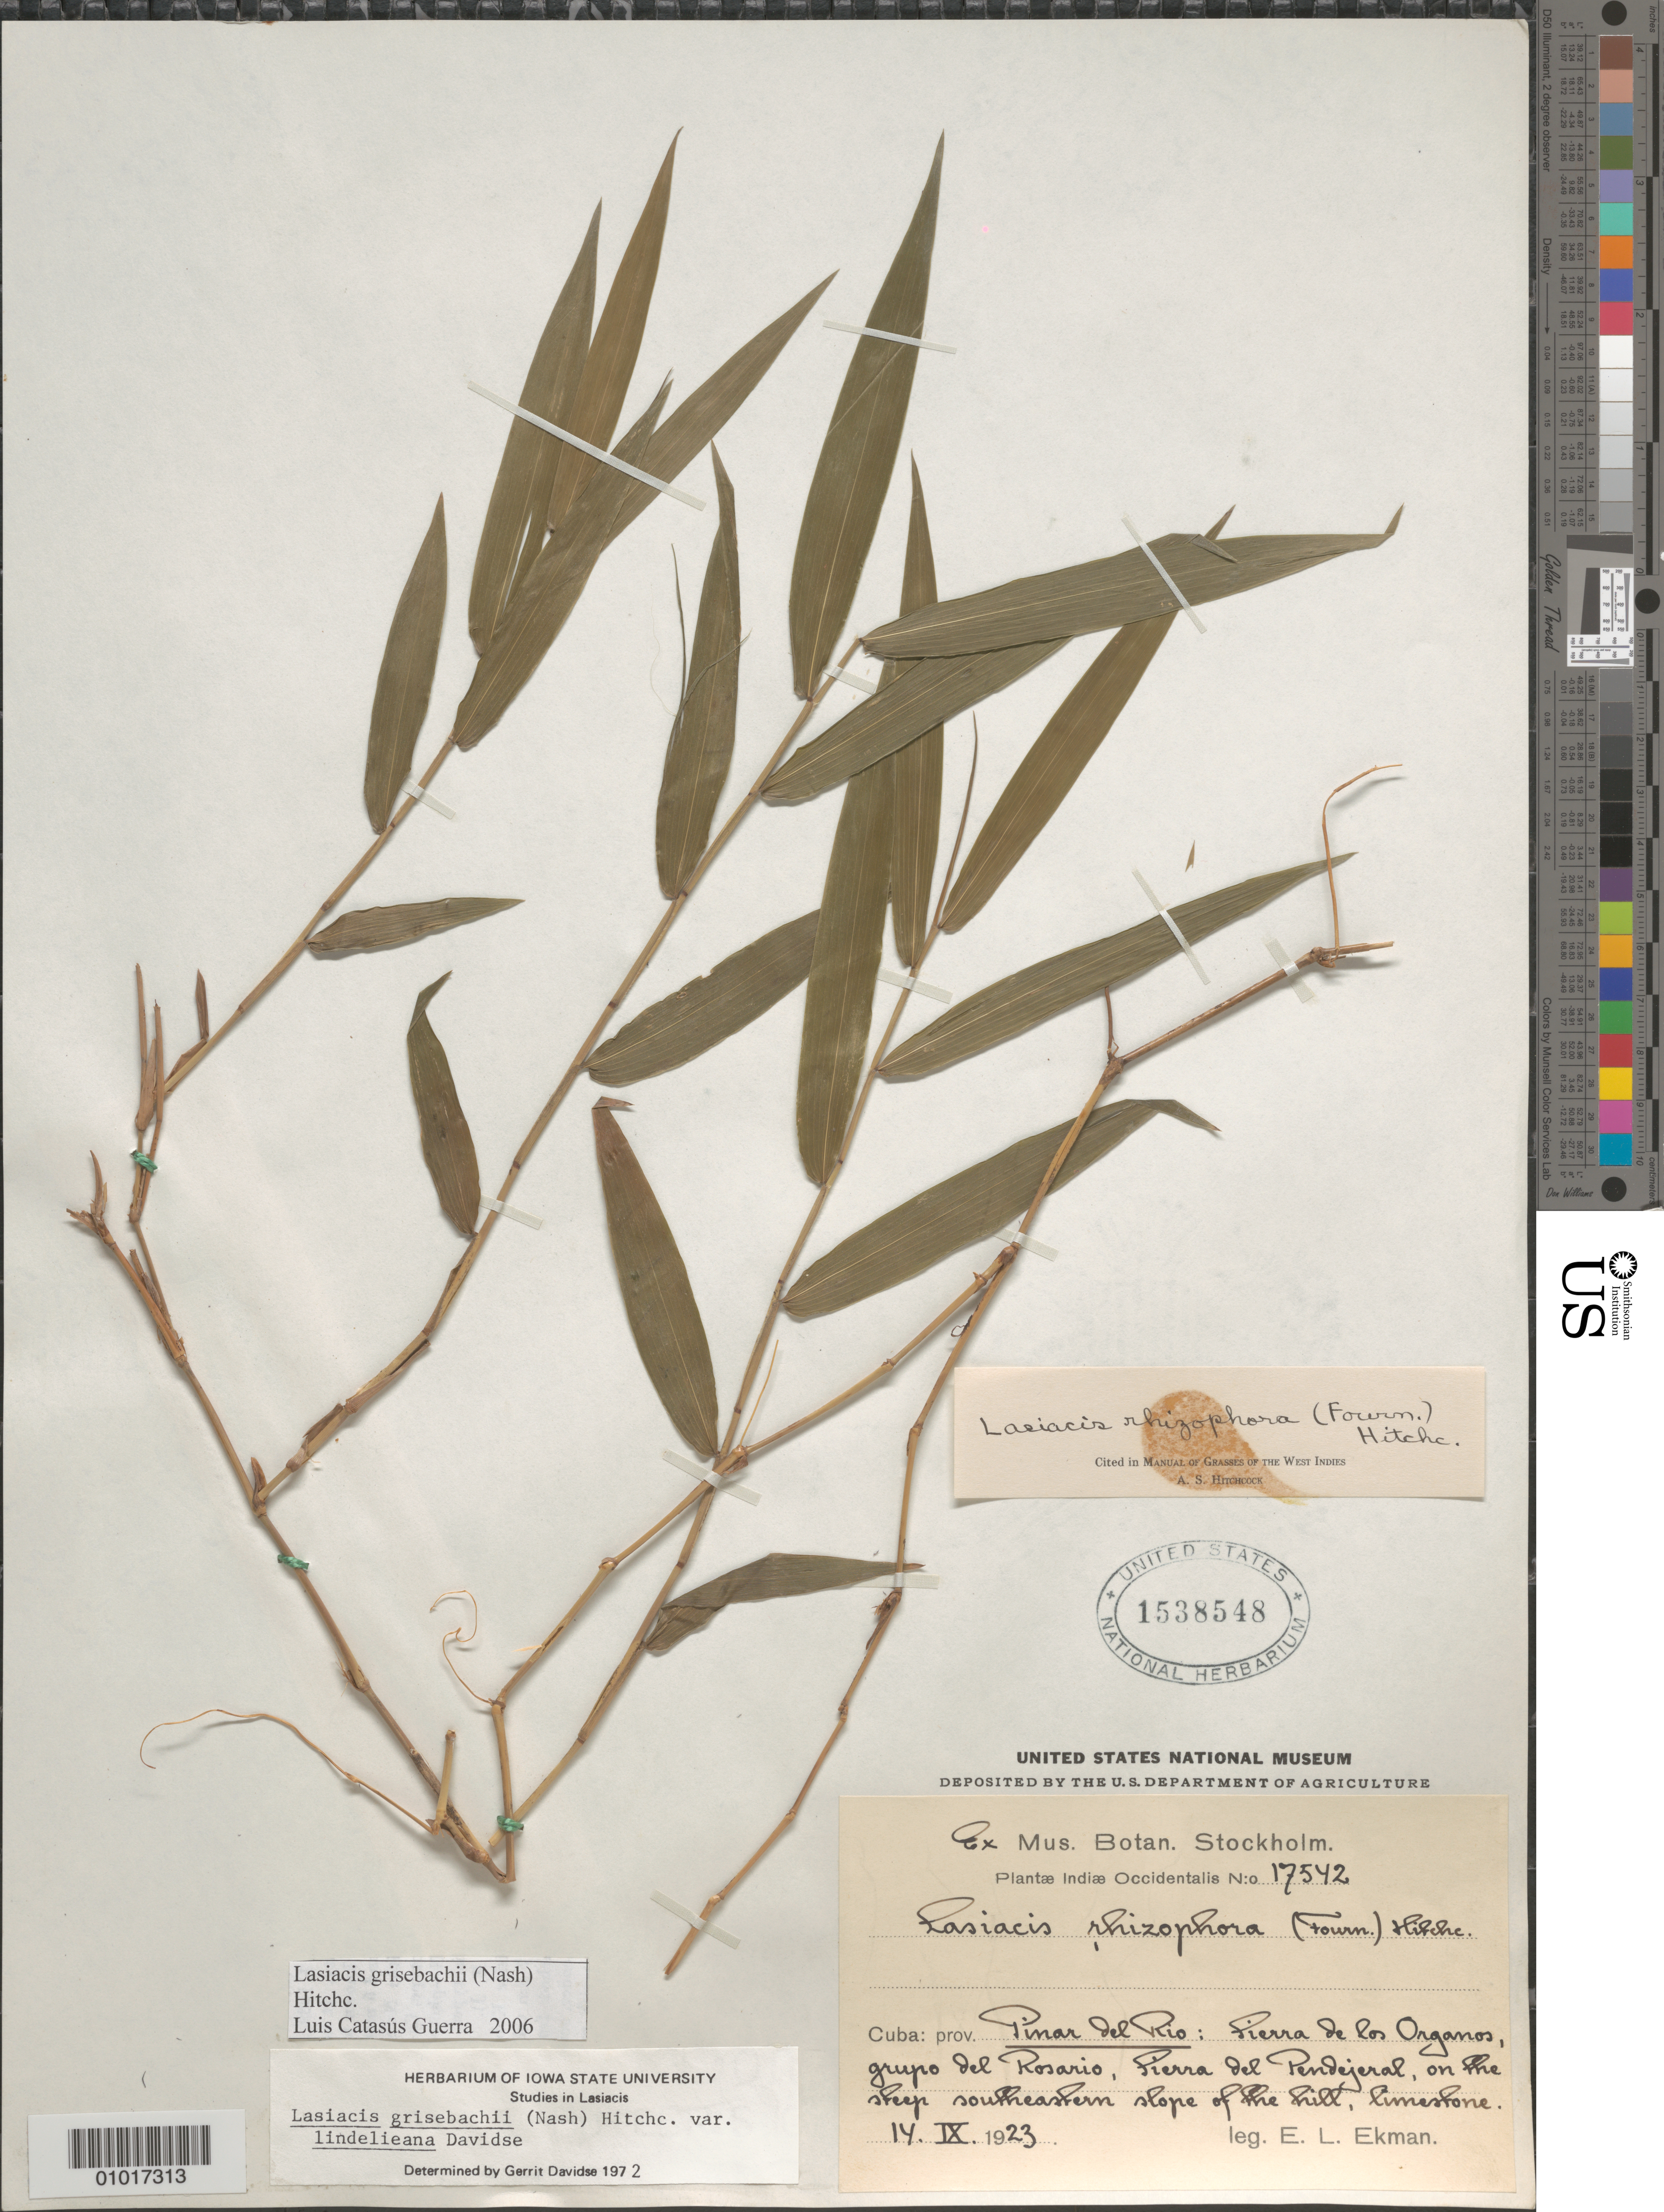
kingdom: Plantae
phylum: Tracheophyta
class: Liliopsida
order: Poales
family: Poaceae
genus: Lasiacis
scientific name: Lasiacis grisebachii var. grisebachii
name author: (Nash) Hitchc.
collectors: E. L. Ekman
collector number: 17542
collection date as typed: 14 Sep 1923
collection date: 1923-09-14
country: Cuba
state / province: Pinar del Rio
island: Cuba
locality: Pierra de los Onganos, grupo del Rosario, Pierra del Pendejeral, on the steep southeastern slope of the hill, limestone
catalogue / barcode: US 1538548